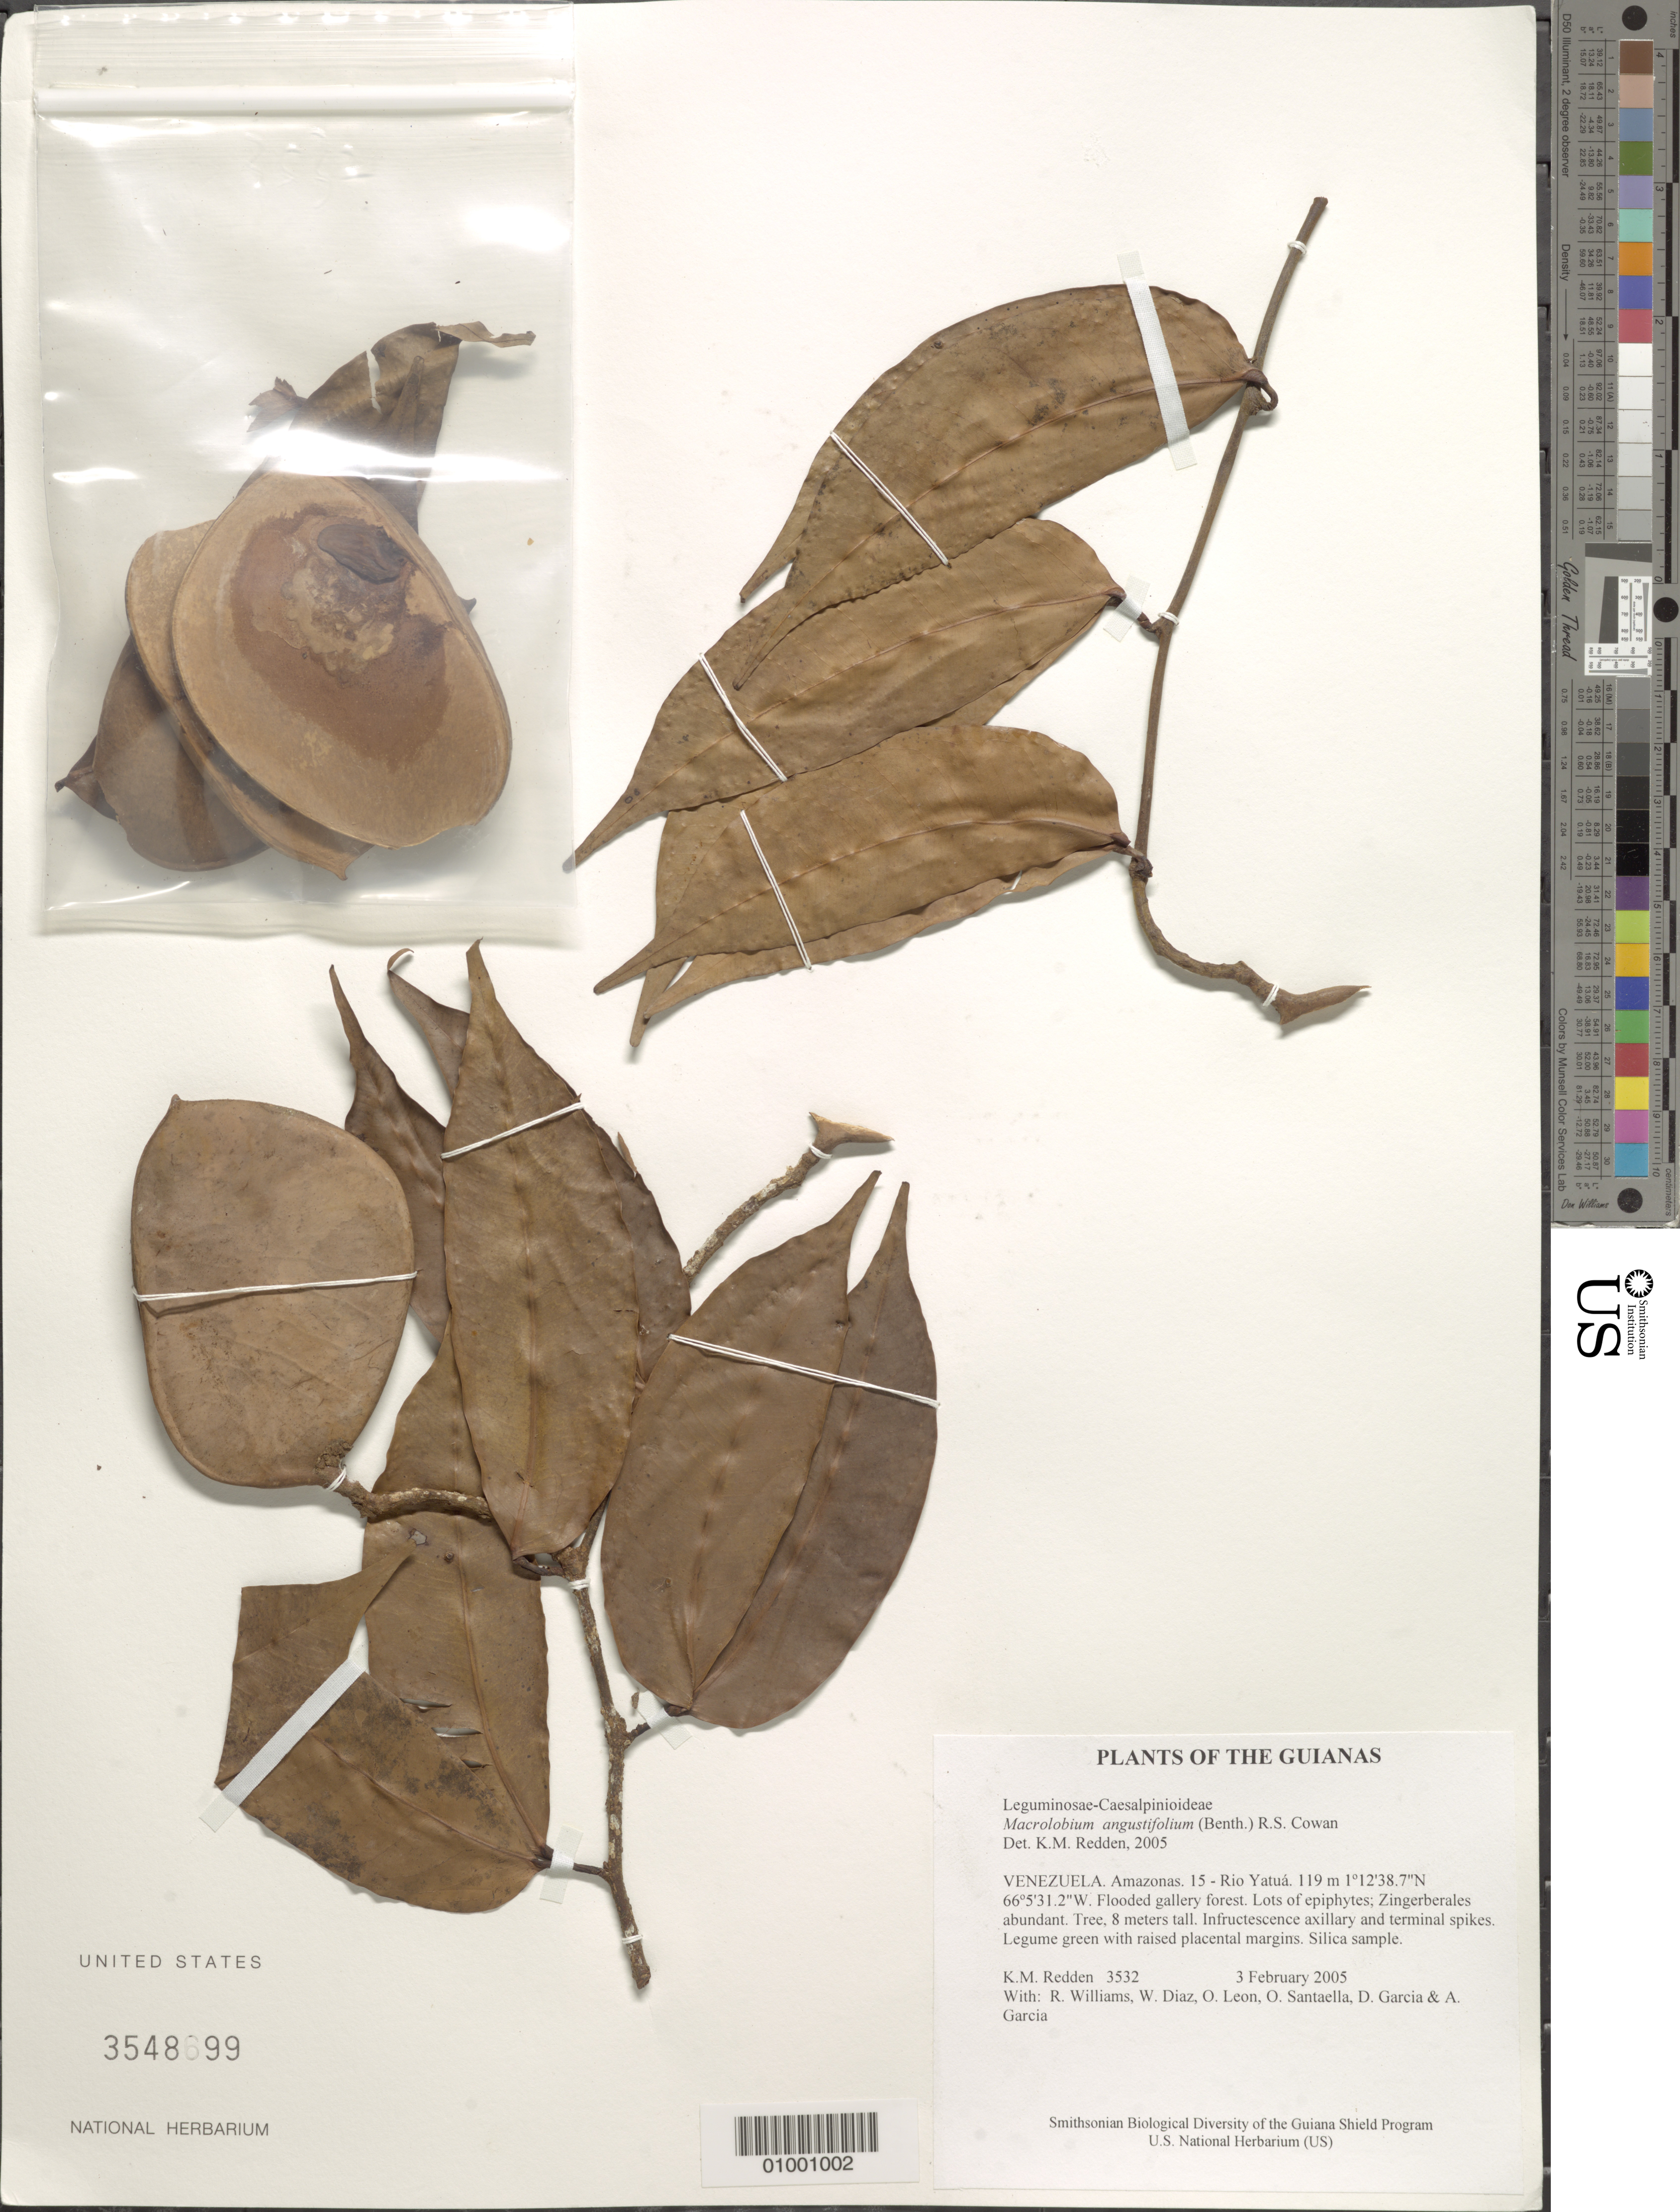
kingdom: Plantae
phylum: Tracheophyta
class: Magnoliopsida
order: Fabales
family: Fabaceae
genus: Macrolobium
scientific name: Macrolobium angustifolium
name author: (Benth.) R.S. Cowan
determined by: Redden, K. M.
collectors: K. M. Redden, R. Williams, W. Díaz P., O. León, O. Santaella, D. Garcia & A. Garcia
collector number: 3532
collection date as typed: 3 February 2005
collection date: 2005-02-03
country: Venezuela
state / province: Amazonas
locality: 15 - Rio Yatuá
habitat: Flooded gallery forest. Lots of epiphytes; Zingerberales abundant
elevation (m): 119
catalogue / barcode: US 3548699